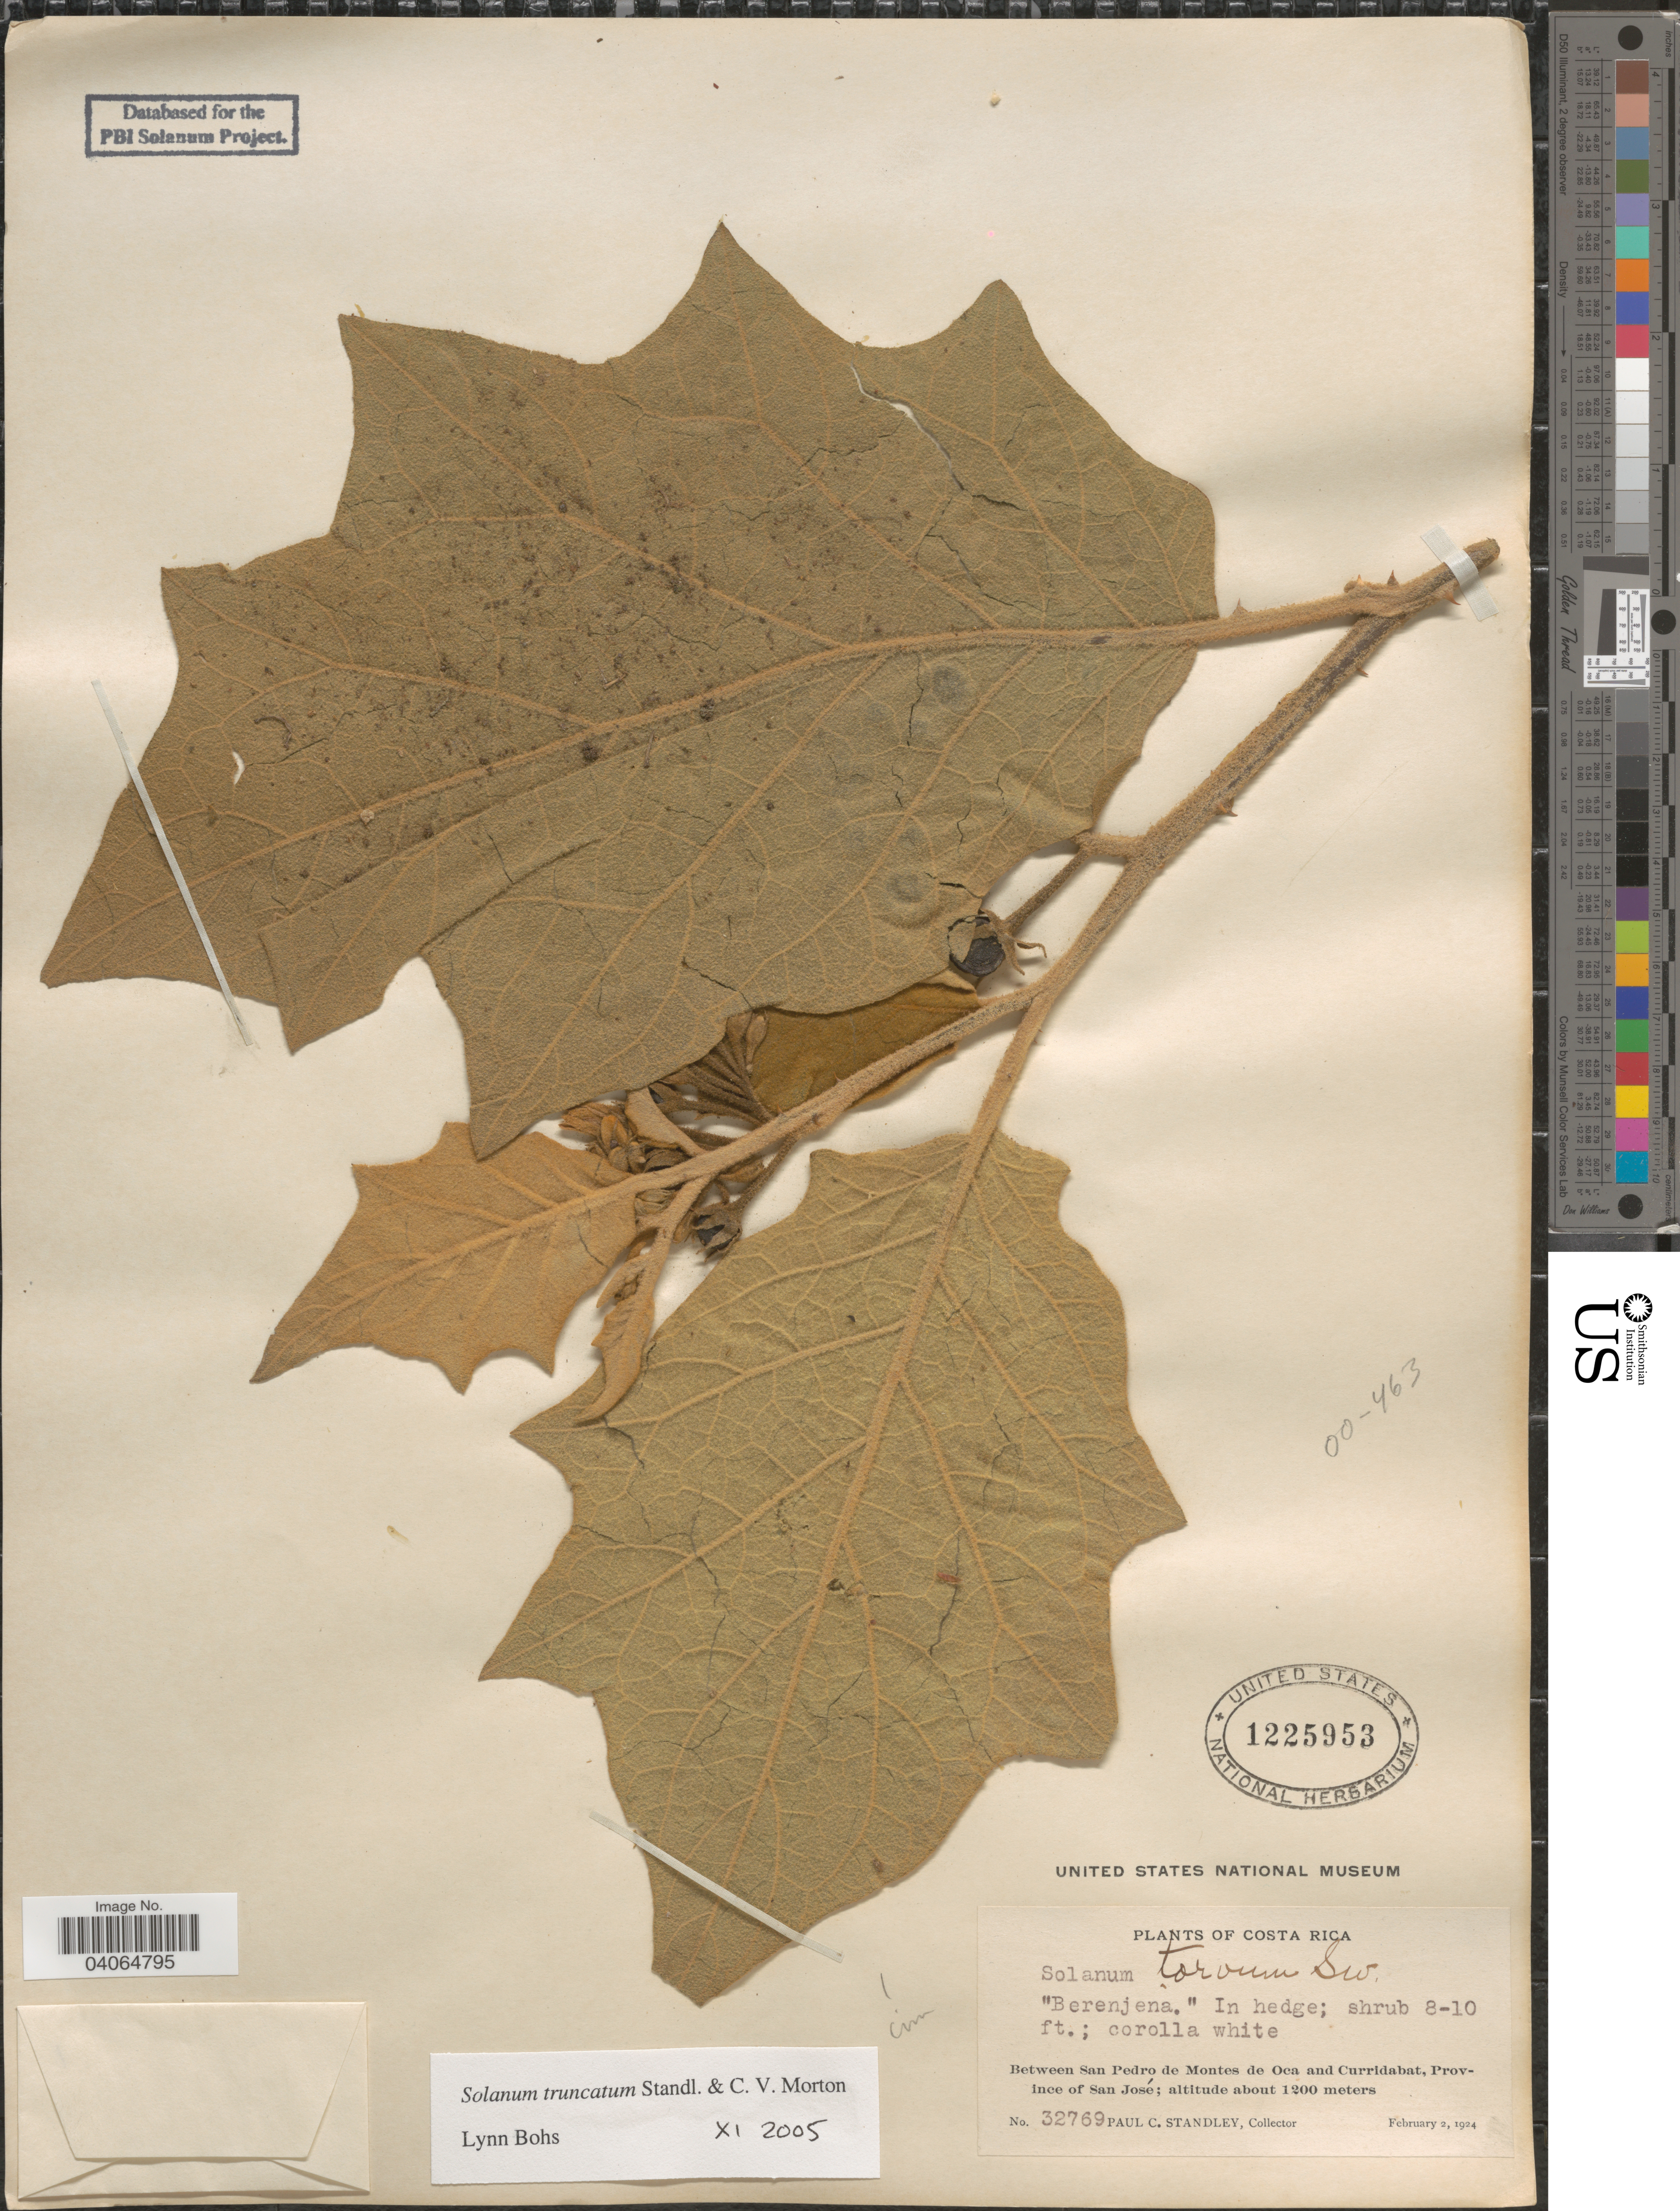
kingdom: Plantae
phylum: Tracheophyta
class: Magnoliopsida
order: Solanales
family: Solanaceae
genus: Solanum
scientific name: Solanum truncatum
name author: Standl. & C.V. Morton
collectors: P. C. Standley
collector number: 32769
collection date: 1924-02-02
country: Costa Rica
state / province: San José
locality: Between San Pedro de Montes de Oca and Curridabat.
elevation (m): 1200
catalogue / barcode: US 1225953